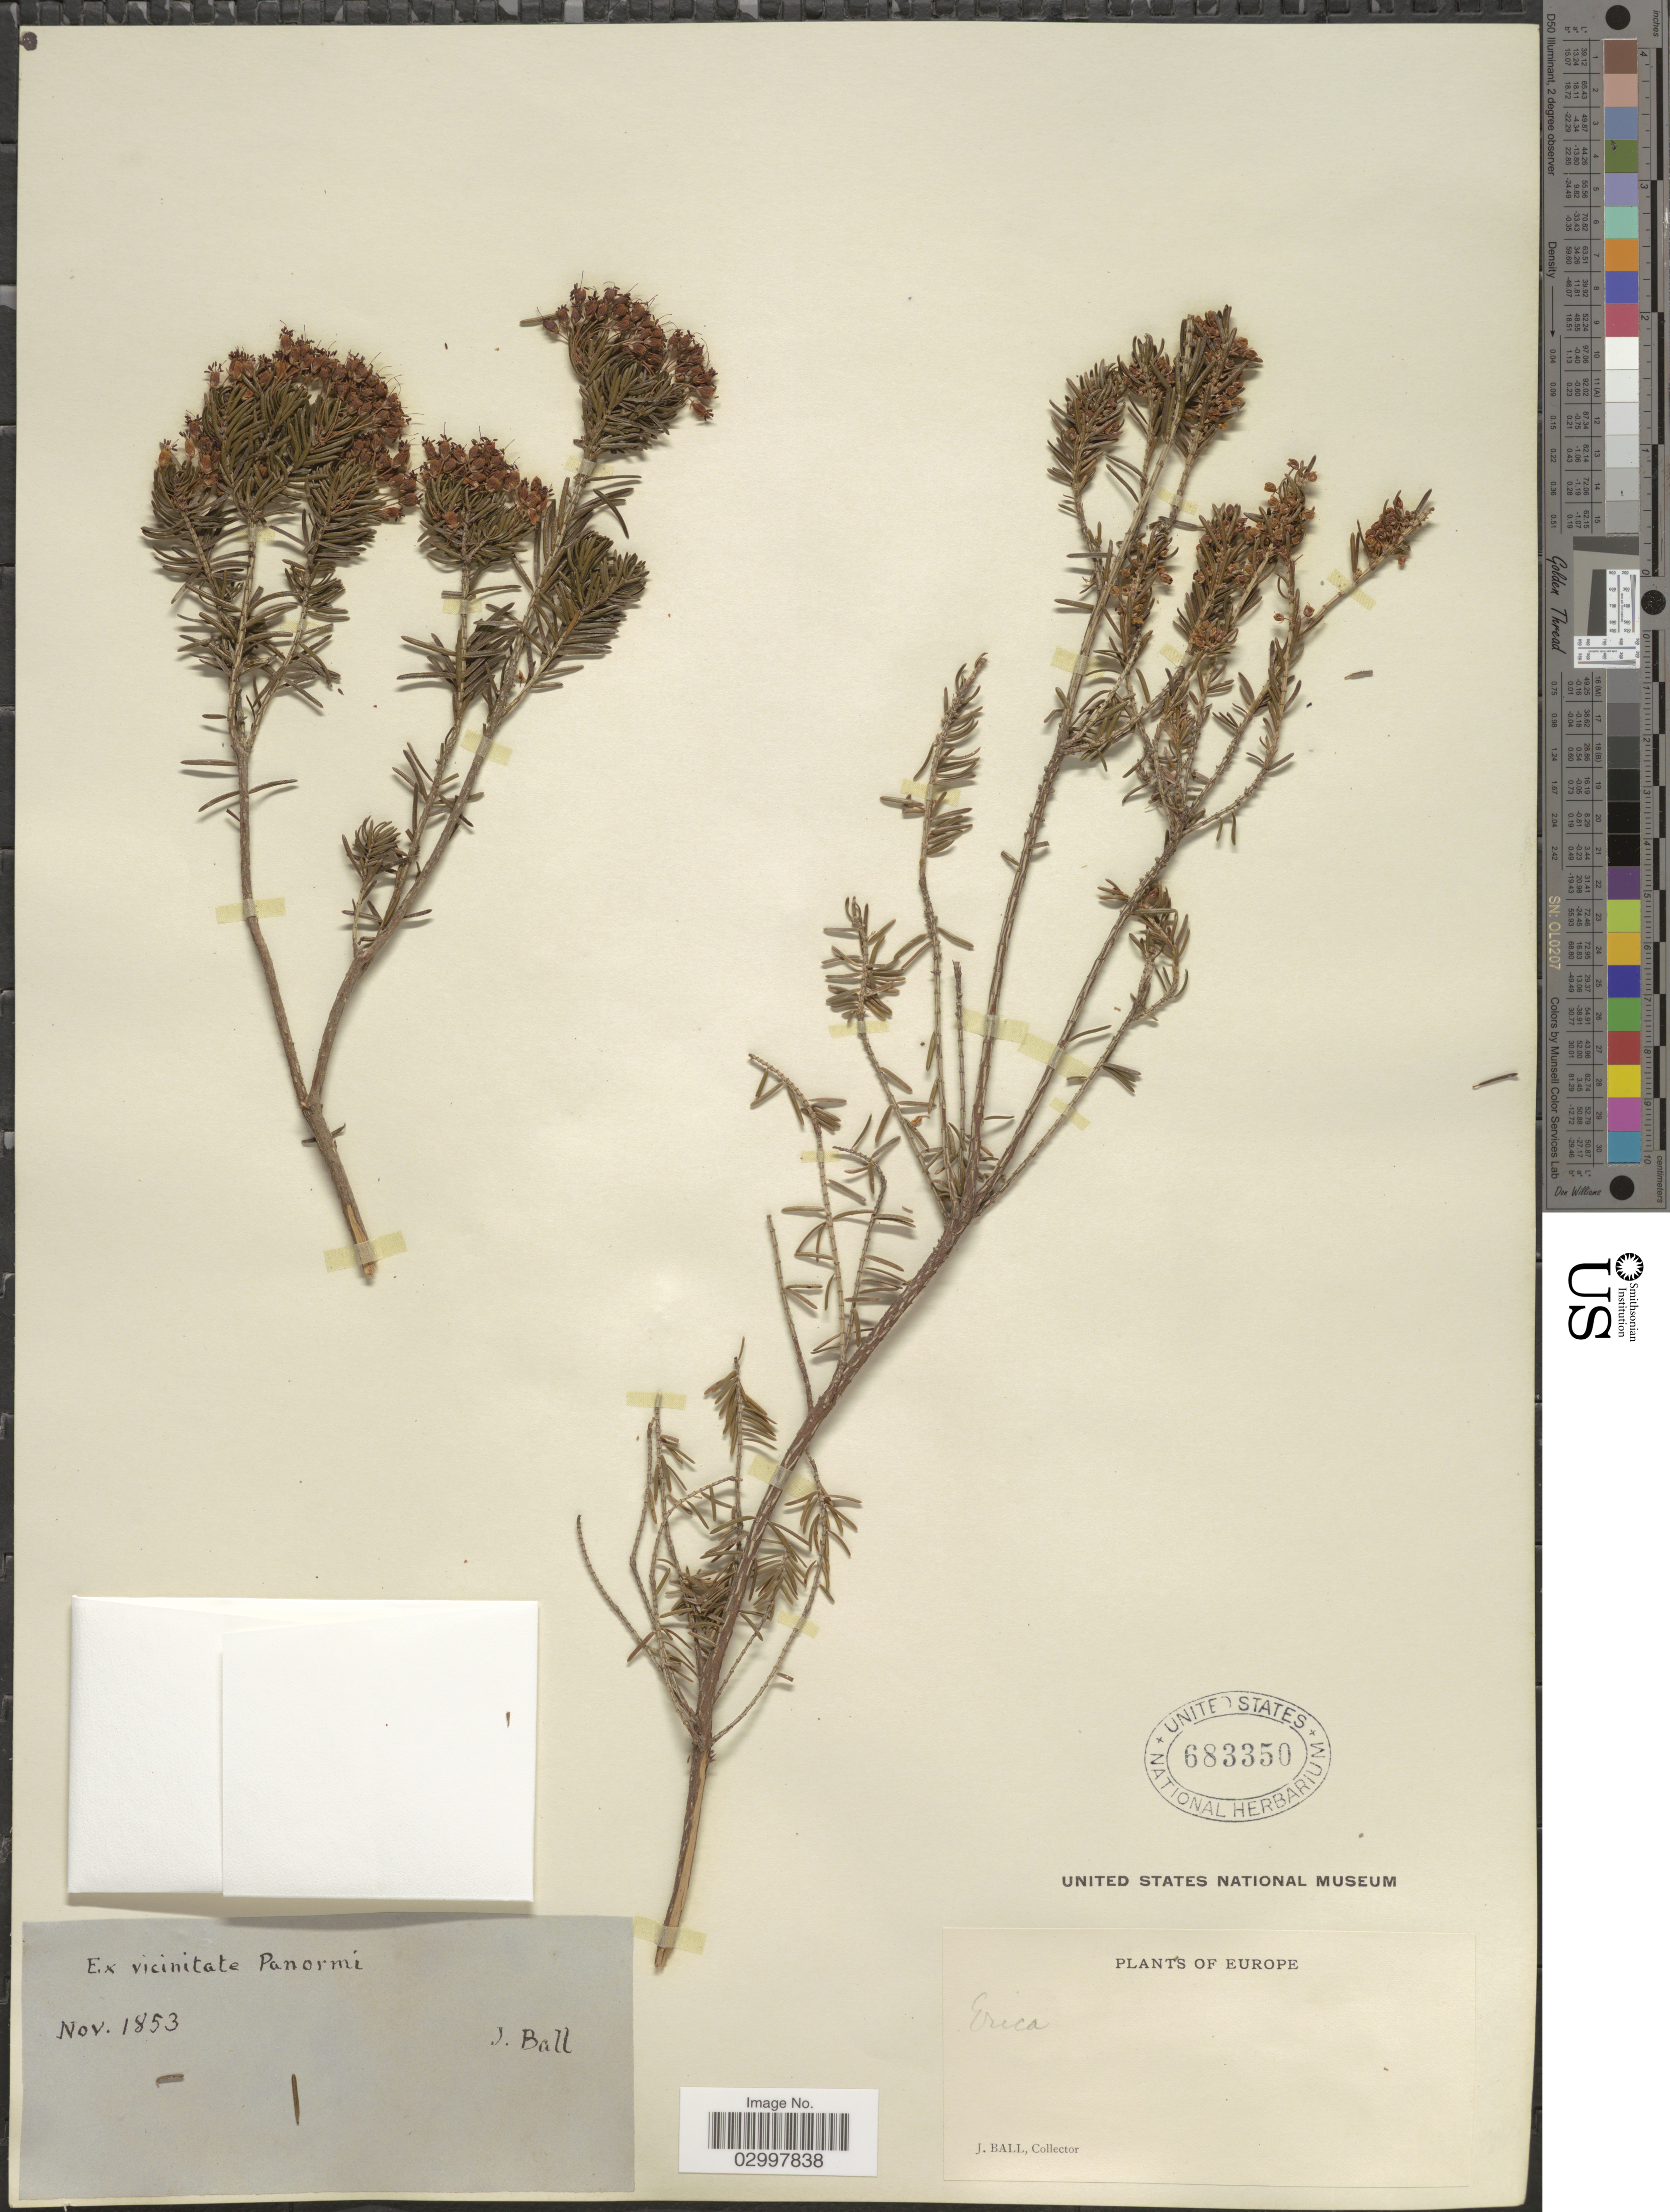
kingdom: Plantae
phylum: Tracheophyta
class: Magnoliopsida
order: Ericales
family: Ericaceae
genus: Erica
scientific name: Erica sp.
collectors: J. Ball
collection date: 1853-11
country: Italy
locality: Europe. Ex vicinitate Panormi.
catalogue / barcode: US 683350